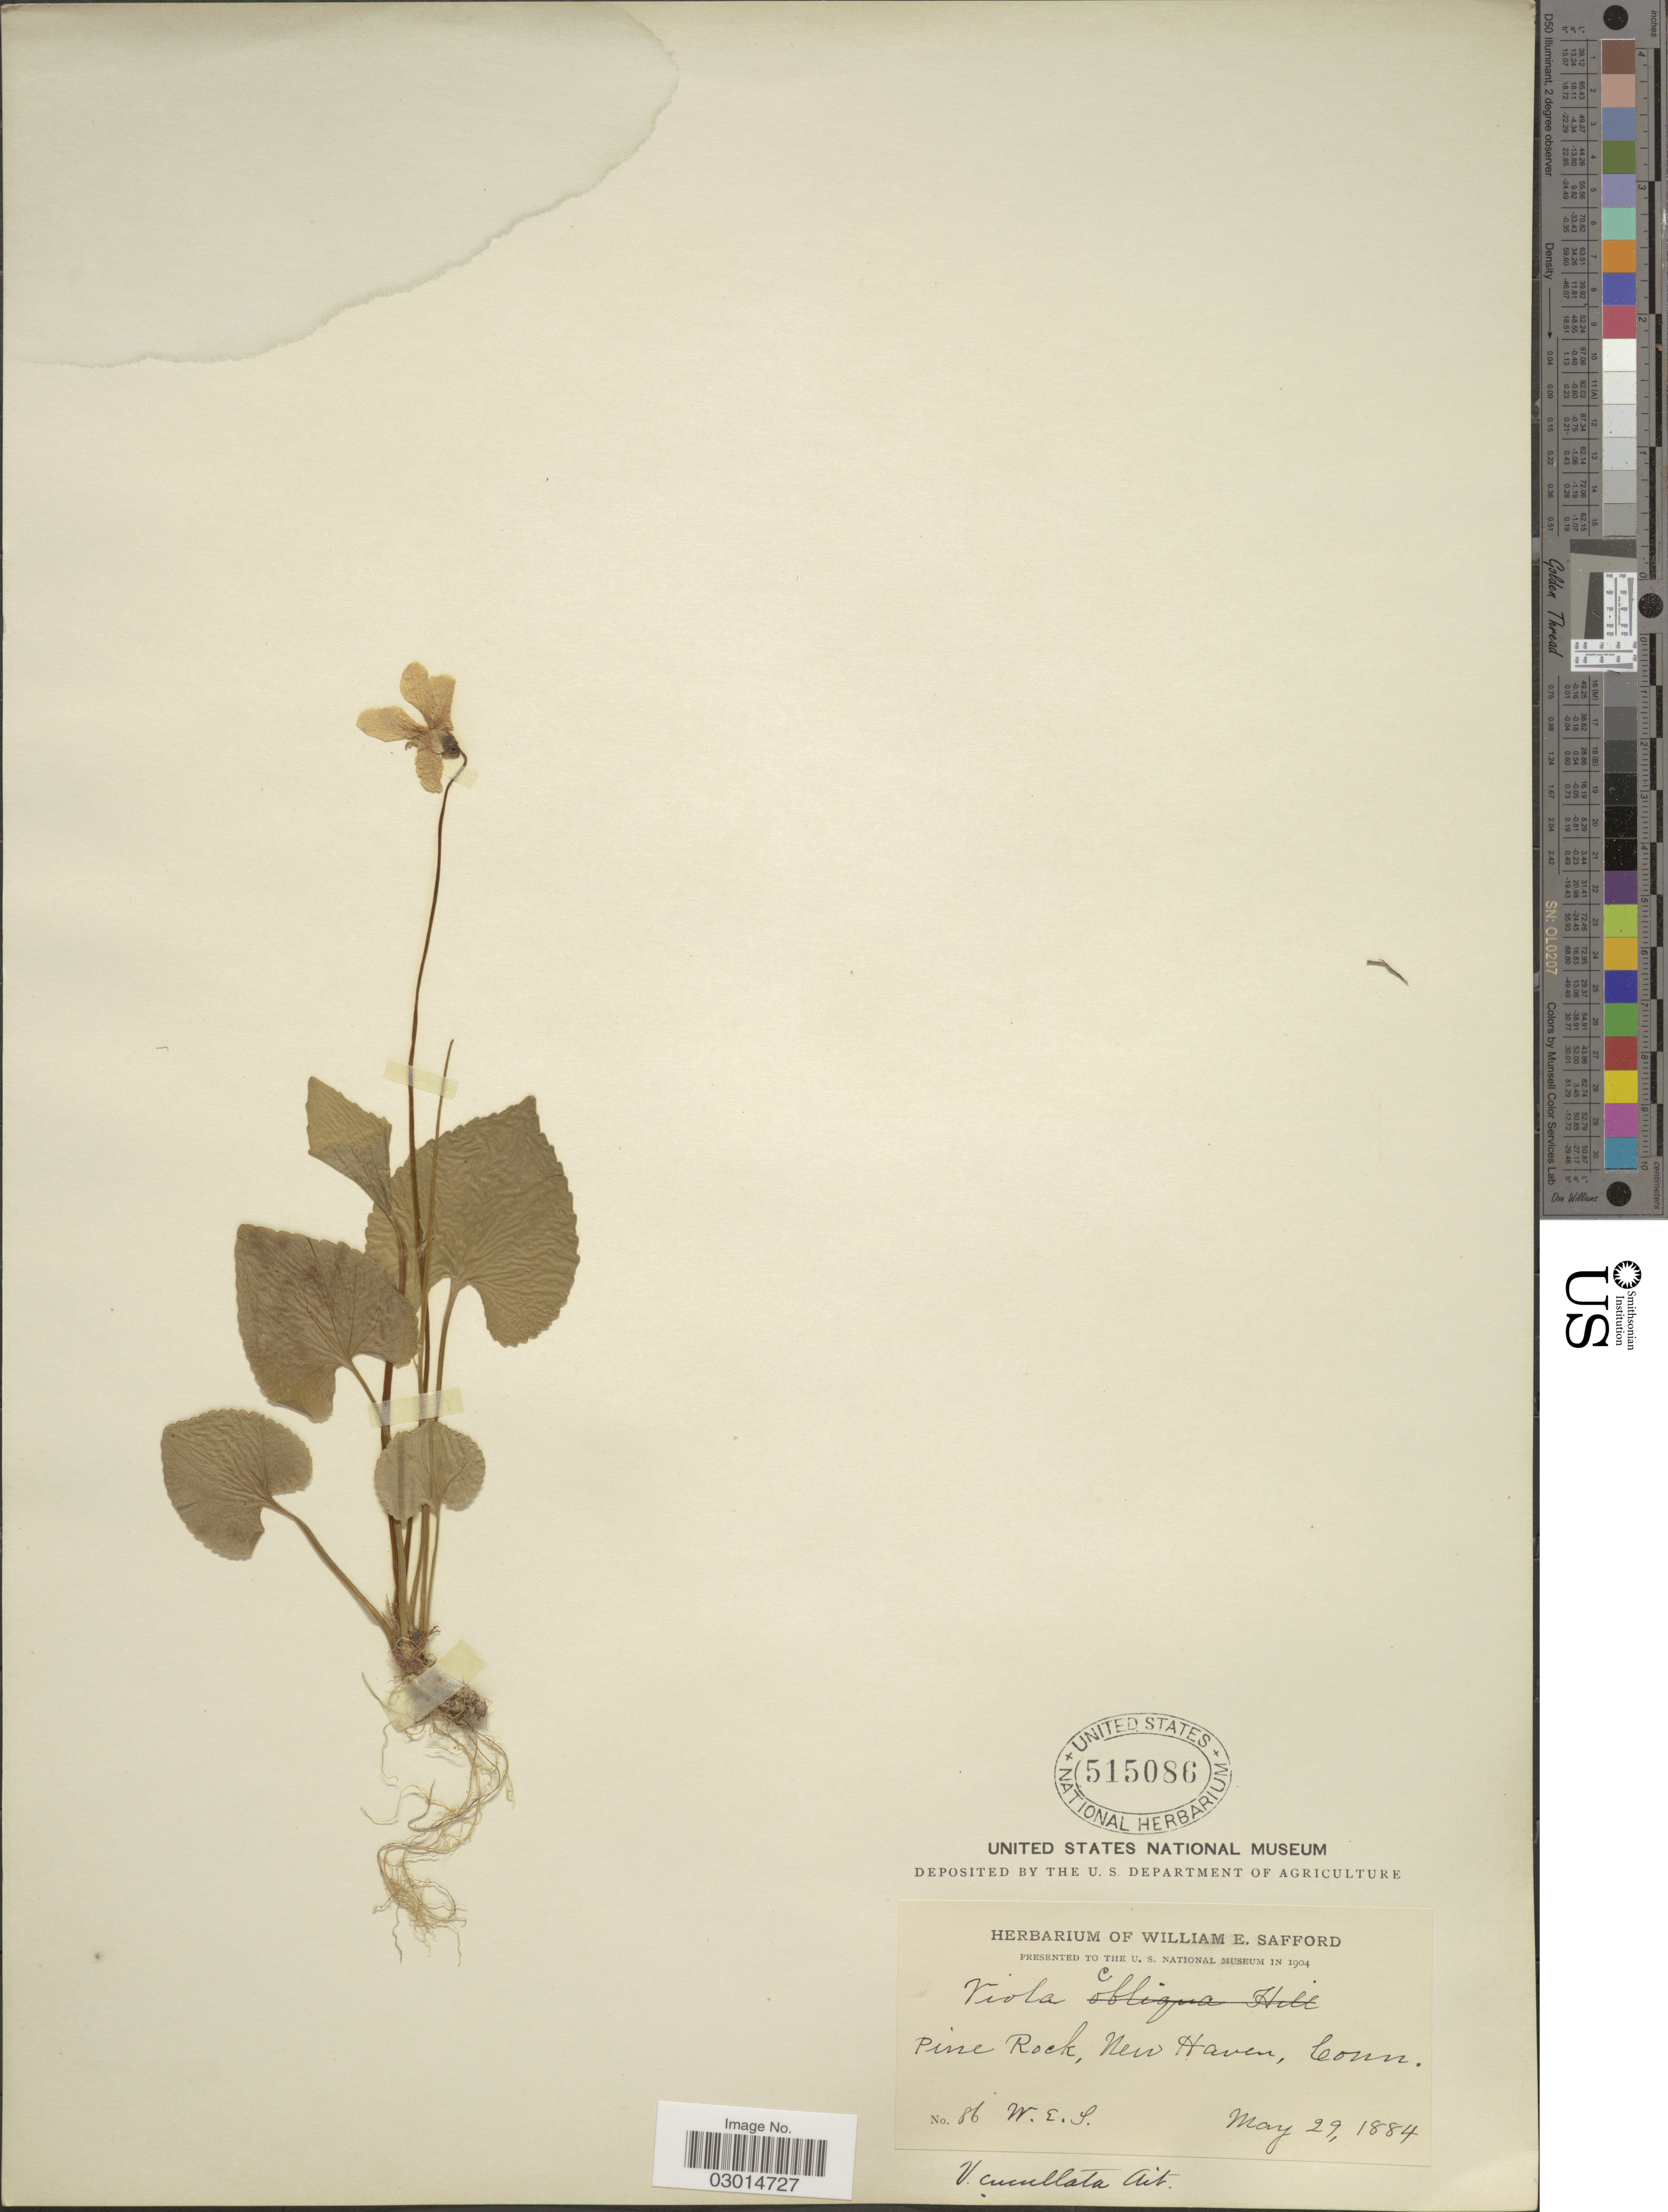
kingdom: Plantae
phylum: Tracheophyta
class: Magnoliopsida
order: Malpighiales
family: Violaceae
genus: Viola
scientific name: Viola cucullata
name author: Aiton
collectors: W. E. Safford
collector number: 86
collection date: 1884-05-29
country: United States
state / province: Connecticut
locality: Pine Rock, New Haven.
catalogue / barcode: US 515086